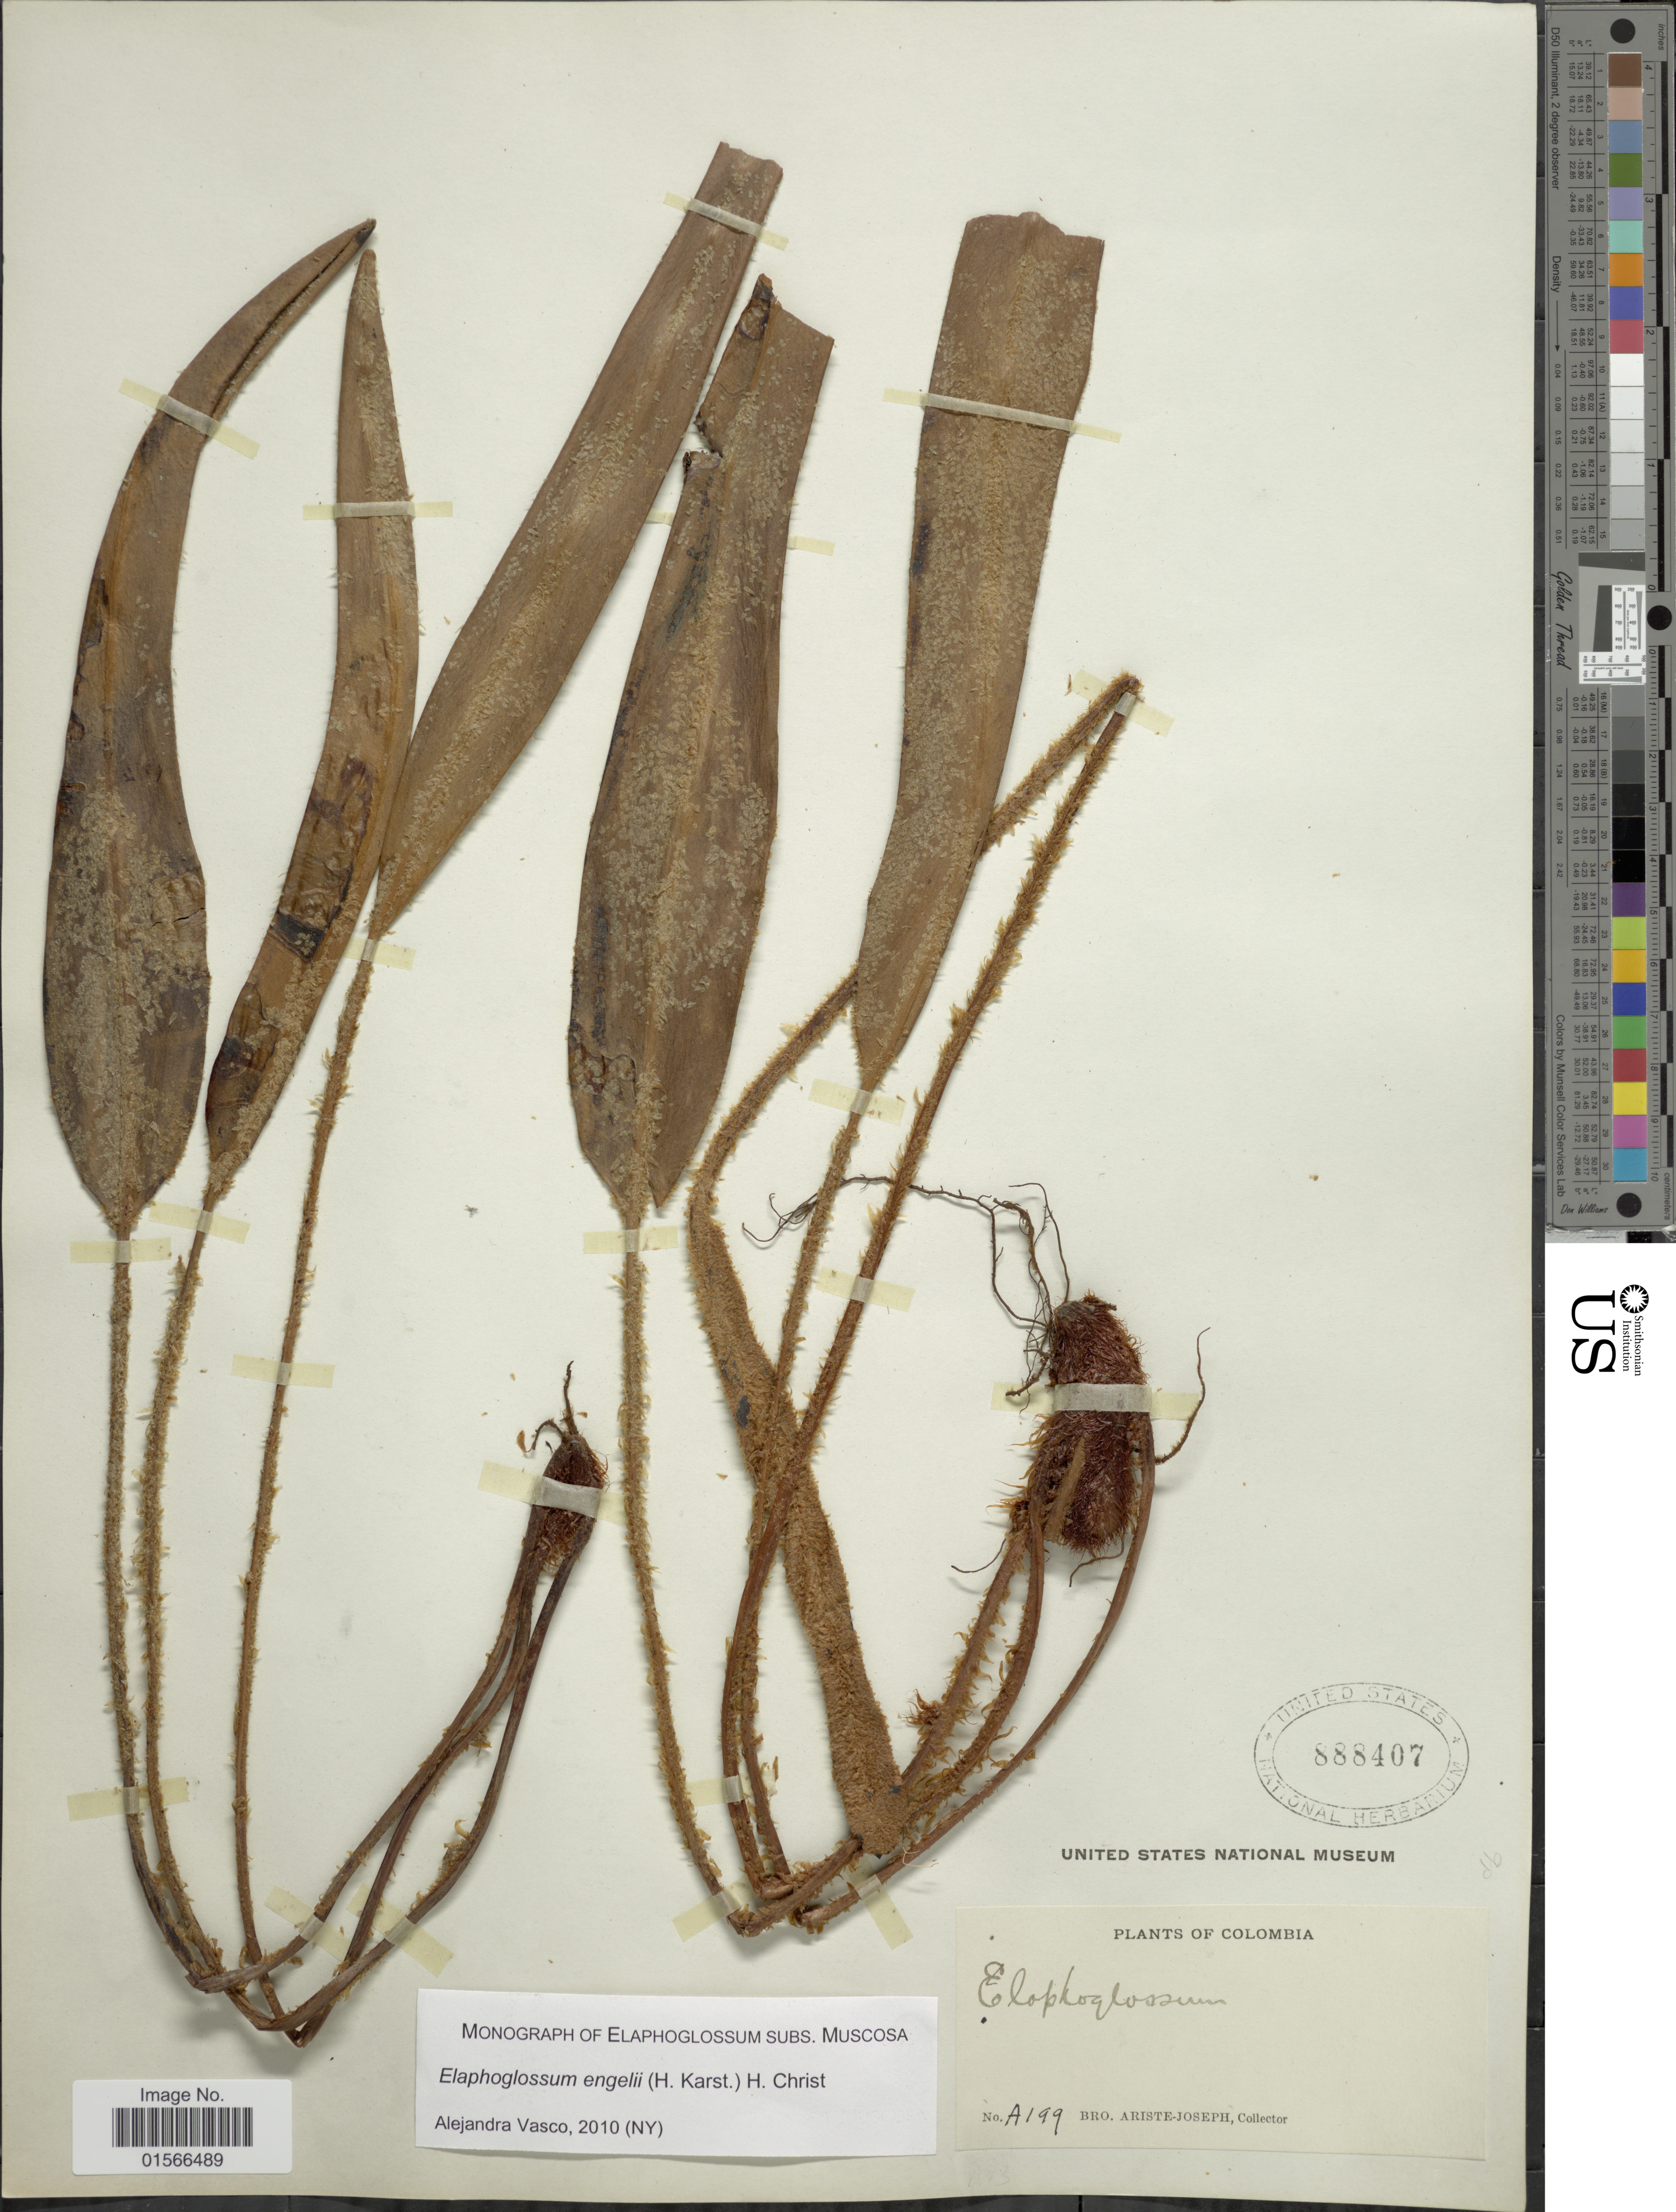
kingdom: Plantae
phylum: Tracheophyta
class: Polypodiopsida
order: Polypodiales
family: Dryopteridaceae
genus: Elaphoglossum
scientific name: Elaphoglossum engelii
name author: (H. Karst.) Christ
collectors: Bro. Ariste-Joseph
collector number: A199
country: Colombia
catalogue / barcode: US 888407